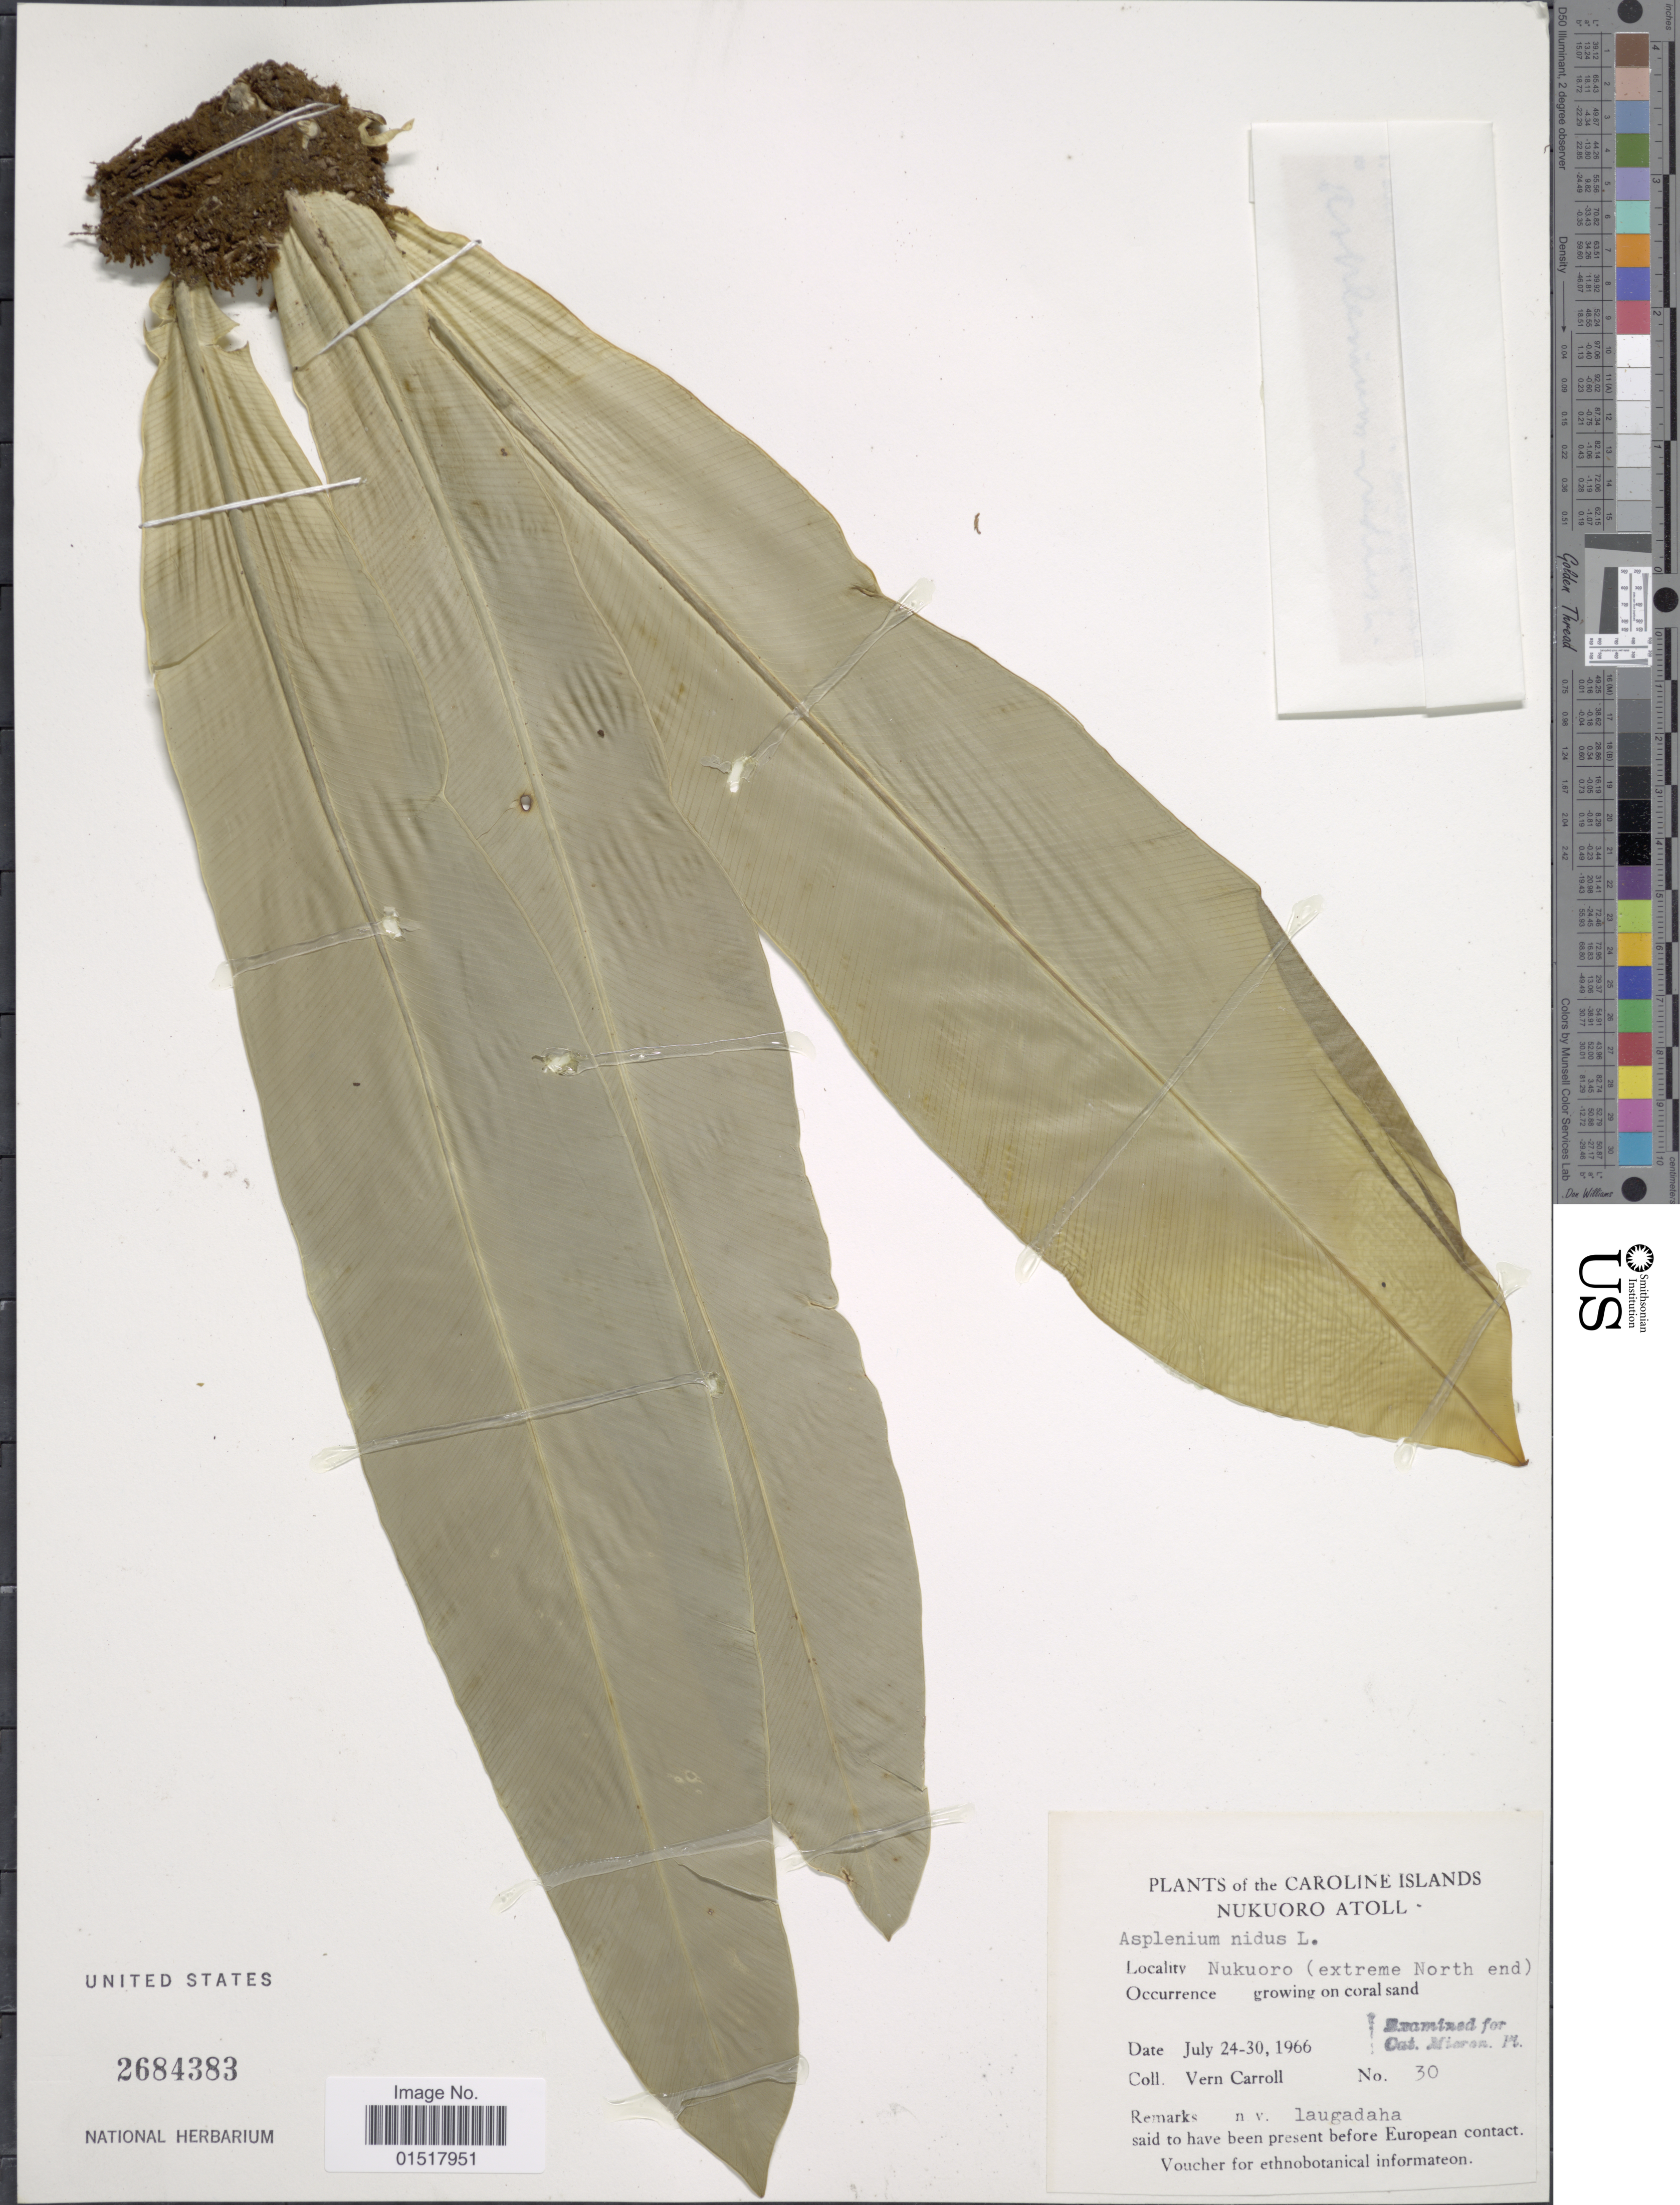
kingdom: Plantae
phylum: Tracheophyta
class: Polypodiopsida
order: Polypodiales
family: Aspleniaceae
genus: Asplenium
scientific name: Asplenium nidus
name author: L.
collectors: V. Carroll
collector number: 30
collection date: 1966-07-24/1966-07-30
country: Micronesia, Federated States of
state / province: Pohnpei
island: Nukuoro Atoll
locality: Caroline Islands. Nukuoro Atoll. Nukuoro (extreme North end).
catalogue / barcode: US 2684383